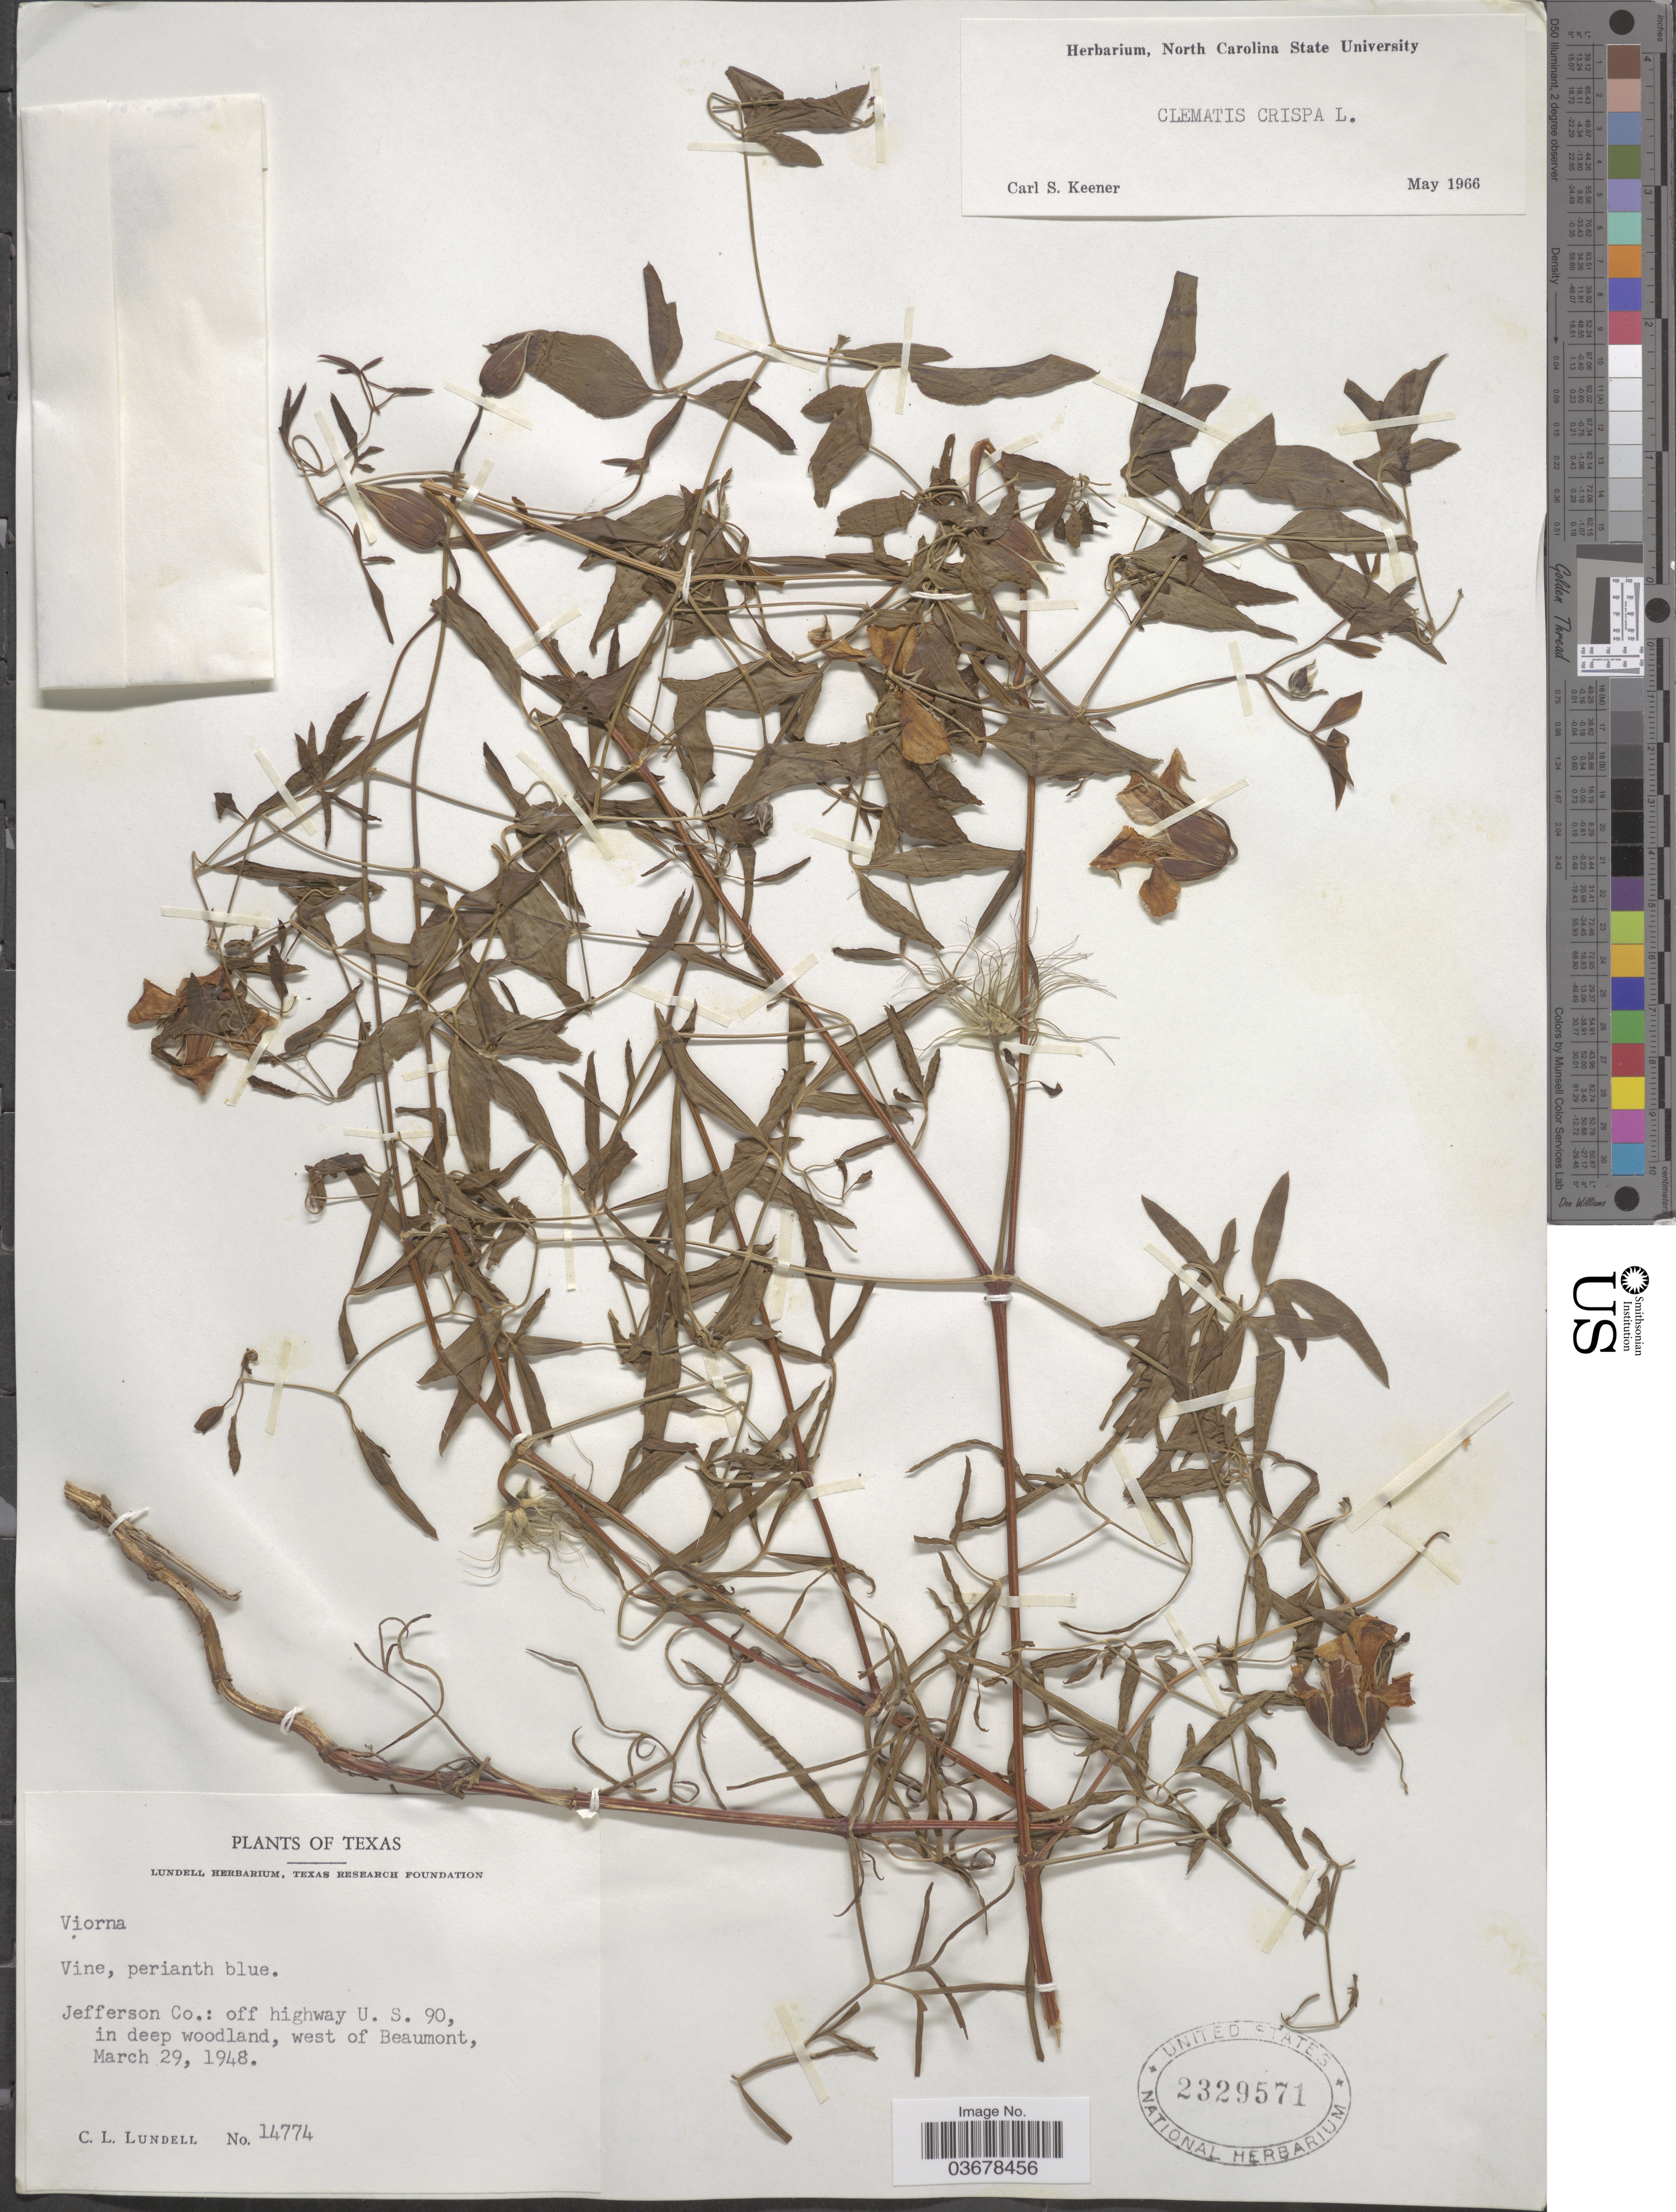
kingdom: Plantae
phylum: Tracheophyta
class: Magnoliopsida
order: Ranunculales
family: Ranunculaceae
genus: Clematis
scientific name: Clematis viorna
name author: L.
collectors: C. L. Lundell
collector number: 14774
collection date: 1948-03-29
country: United States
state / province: Texas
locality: Jefferson Co.: off highway U.S. 90, in deep woodland, west of Beaumont.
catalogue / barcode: US 2329571